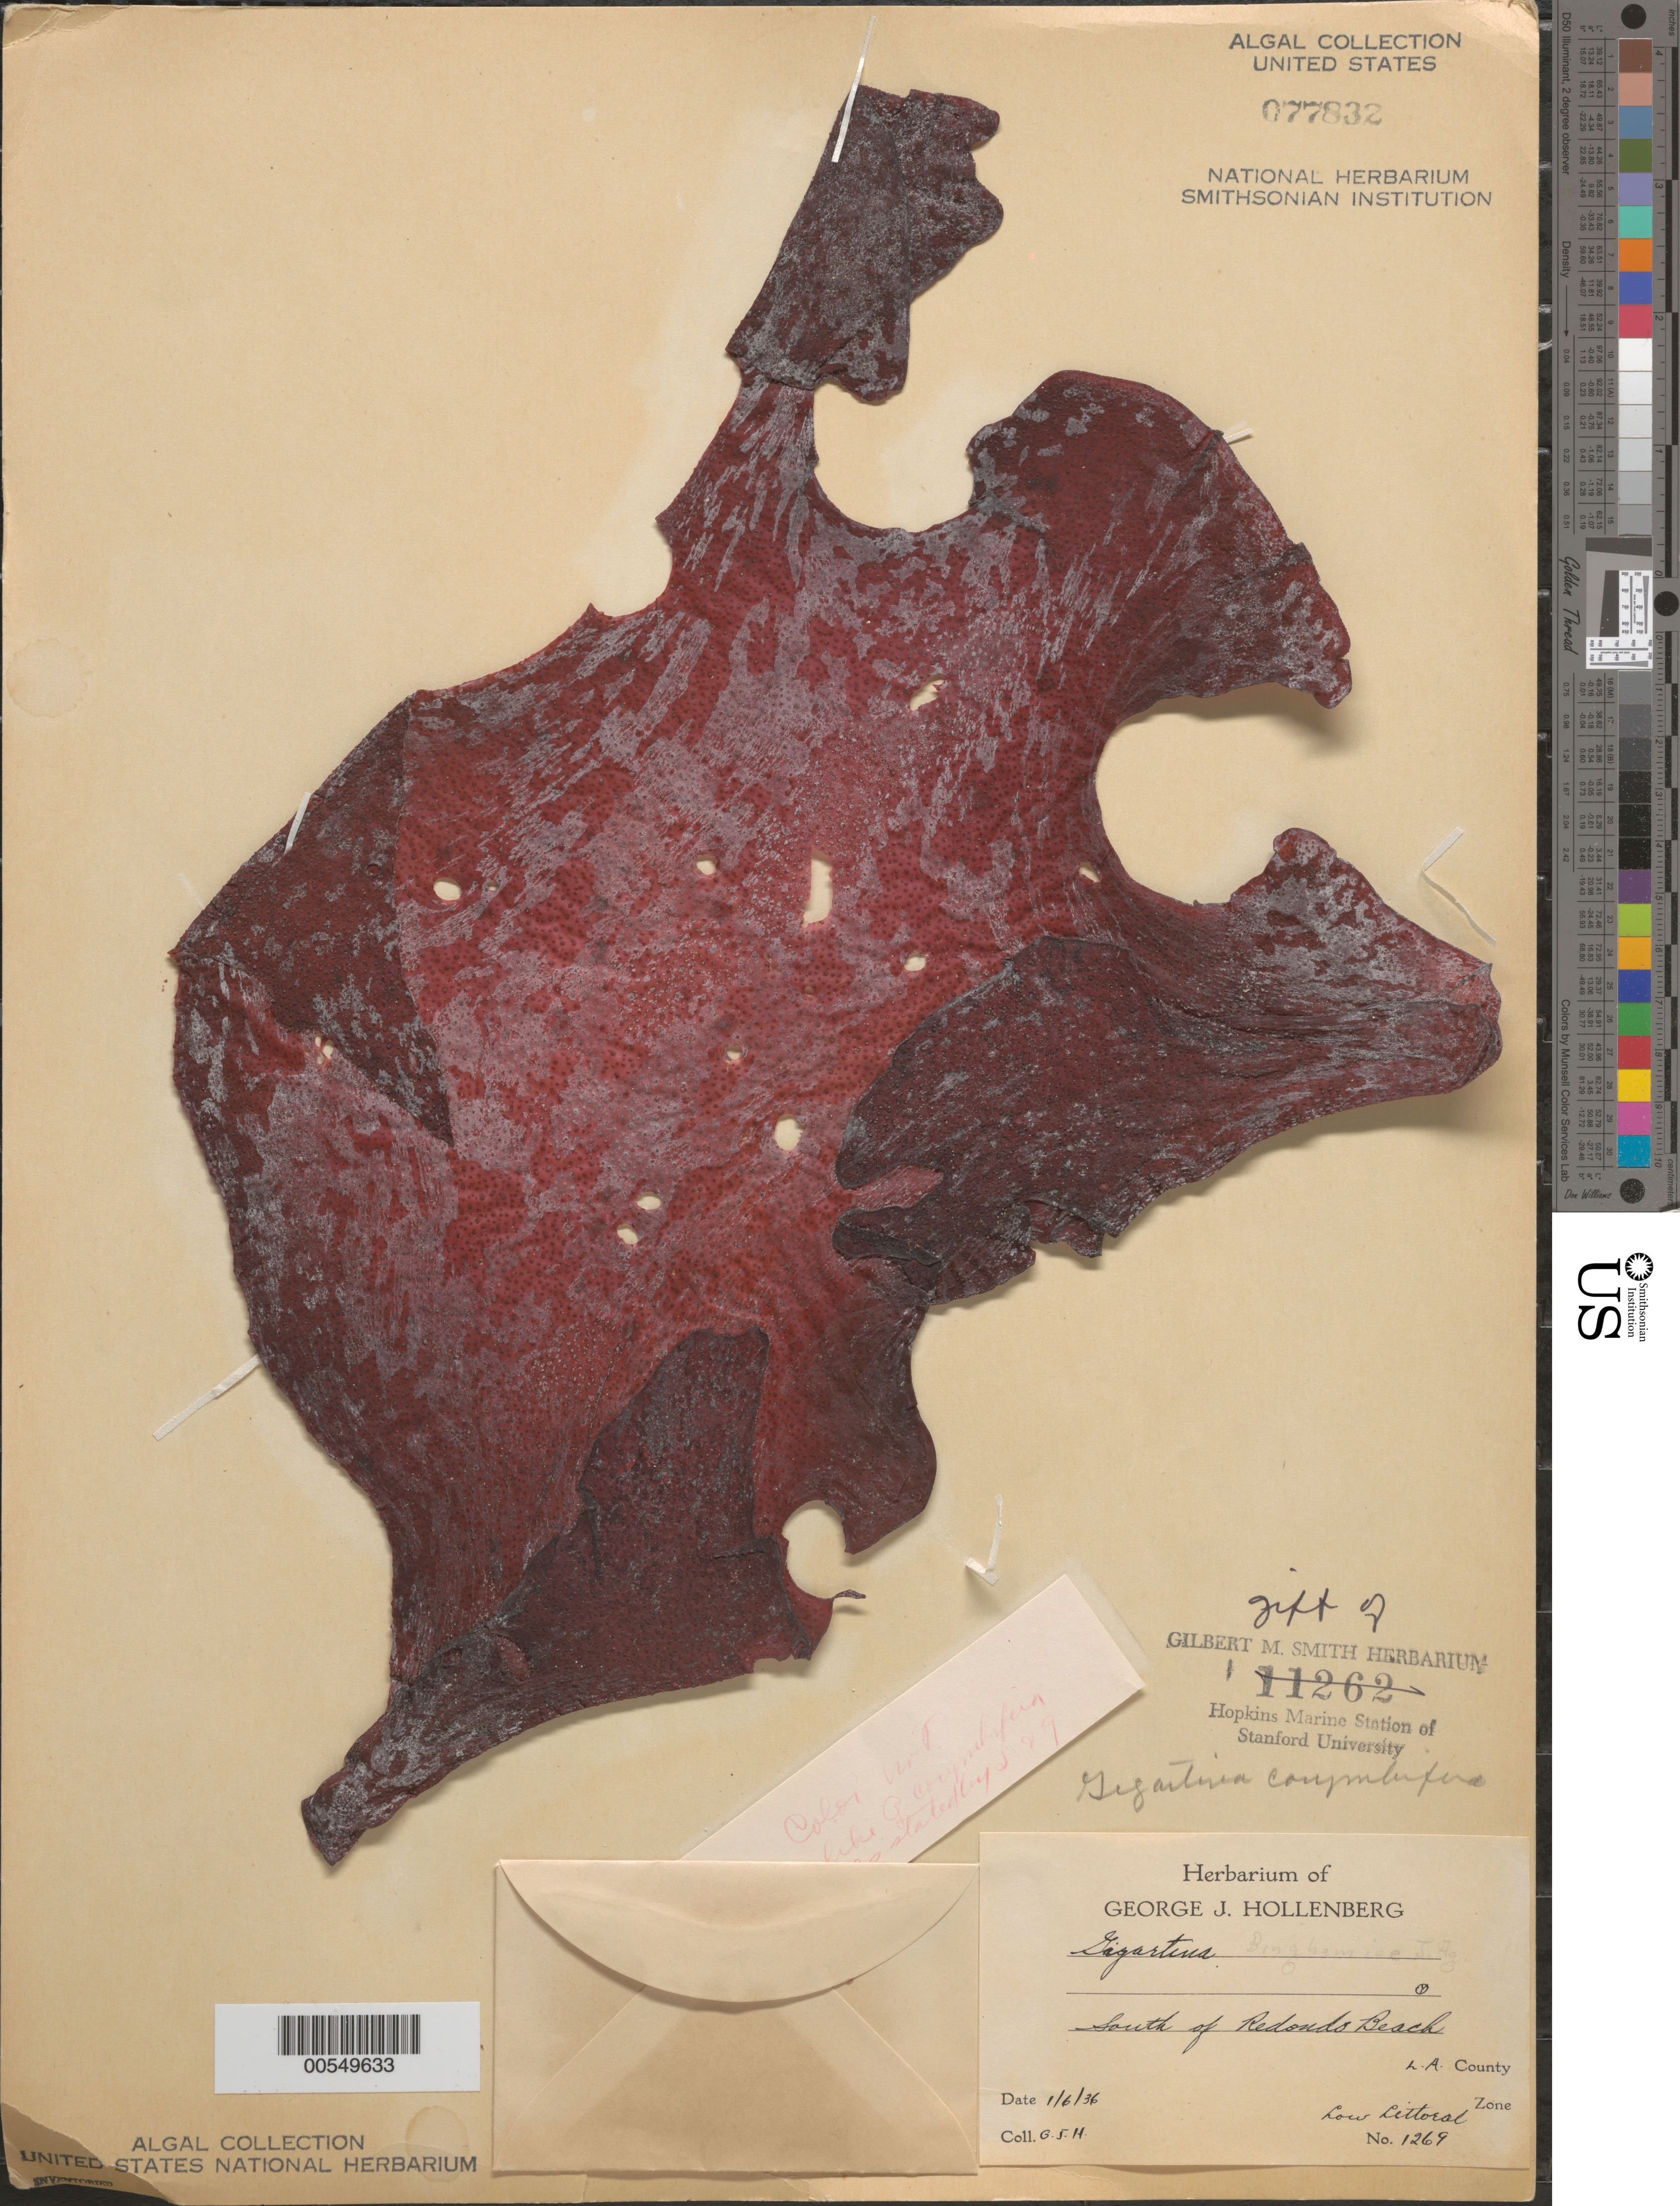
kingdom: Plantae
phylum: Rhodophyta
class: Florideophyceae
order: Gigartinales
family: Gigartinaceae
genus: Chondracanthus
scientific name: Chondracanthus corymbiferus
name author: (Kütz.) Guiry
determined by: Algae name updating Project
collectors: G. Hollenberg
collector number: GJH 1269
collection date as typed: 06 Jan 1936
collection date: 1936-01-06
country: United States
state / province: California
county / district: Los Angeles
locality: South of Redondo Beach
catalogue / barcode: US 77832